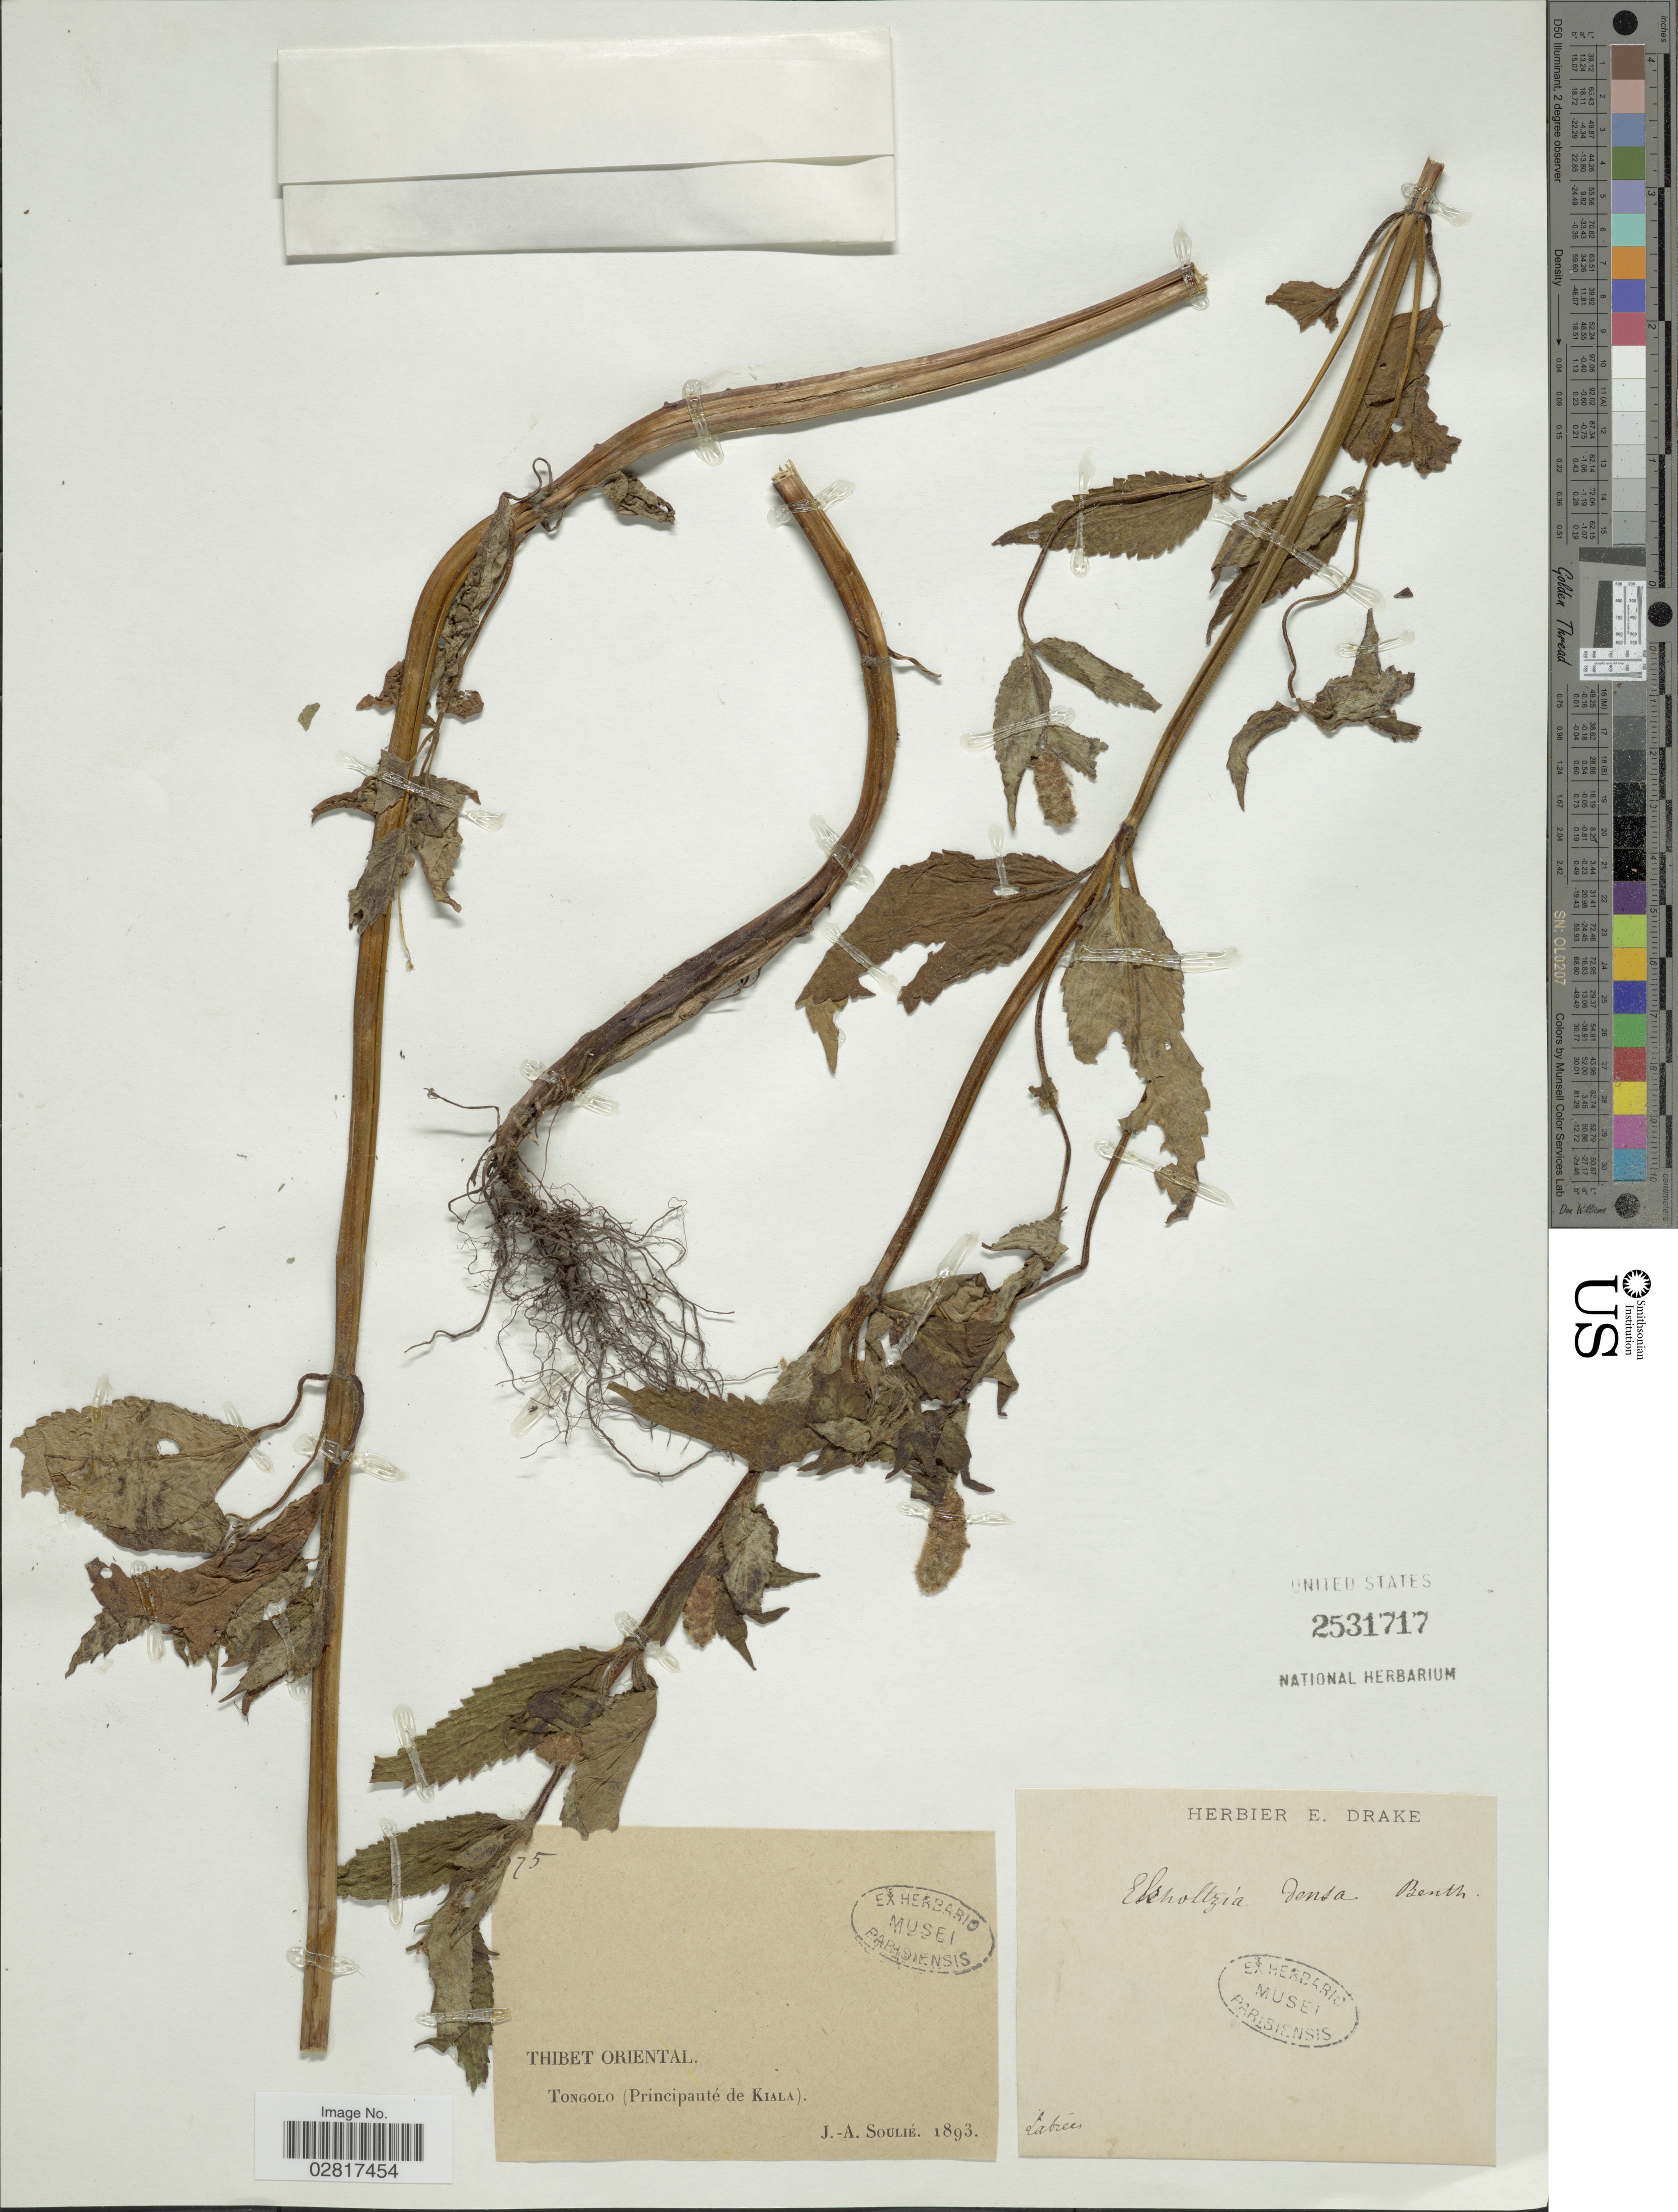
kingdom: Plantae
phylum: Tracheophyta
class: Magnoliopsida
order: Lamiales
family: Lamiaceae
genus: Elsholtzia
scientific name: Elsholtzia densa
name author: Benth.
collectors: J. Soulié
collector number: !75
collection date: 1893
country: China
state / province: Xizang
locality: Thibet Oriental. Tongolo (Principauté de Kiala).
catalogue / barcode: US 2531717